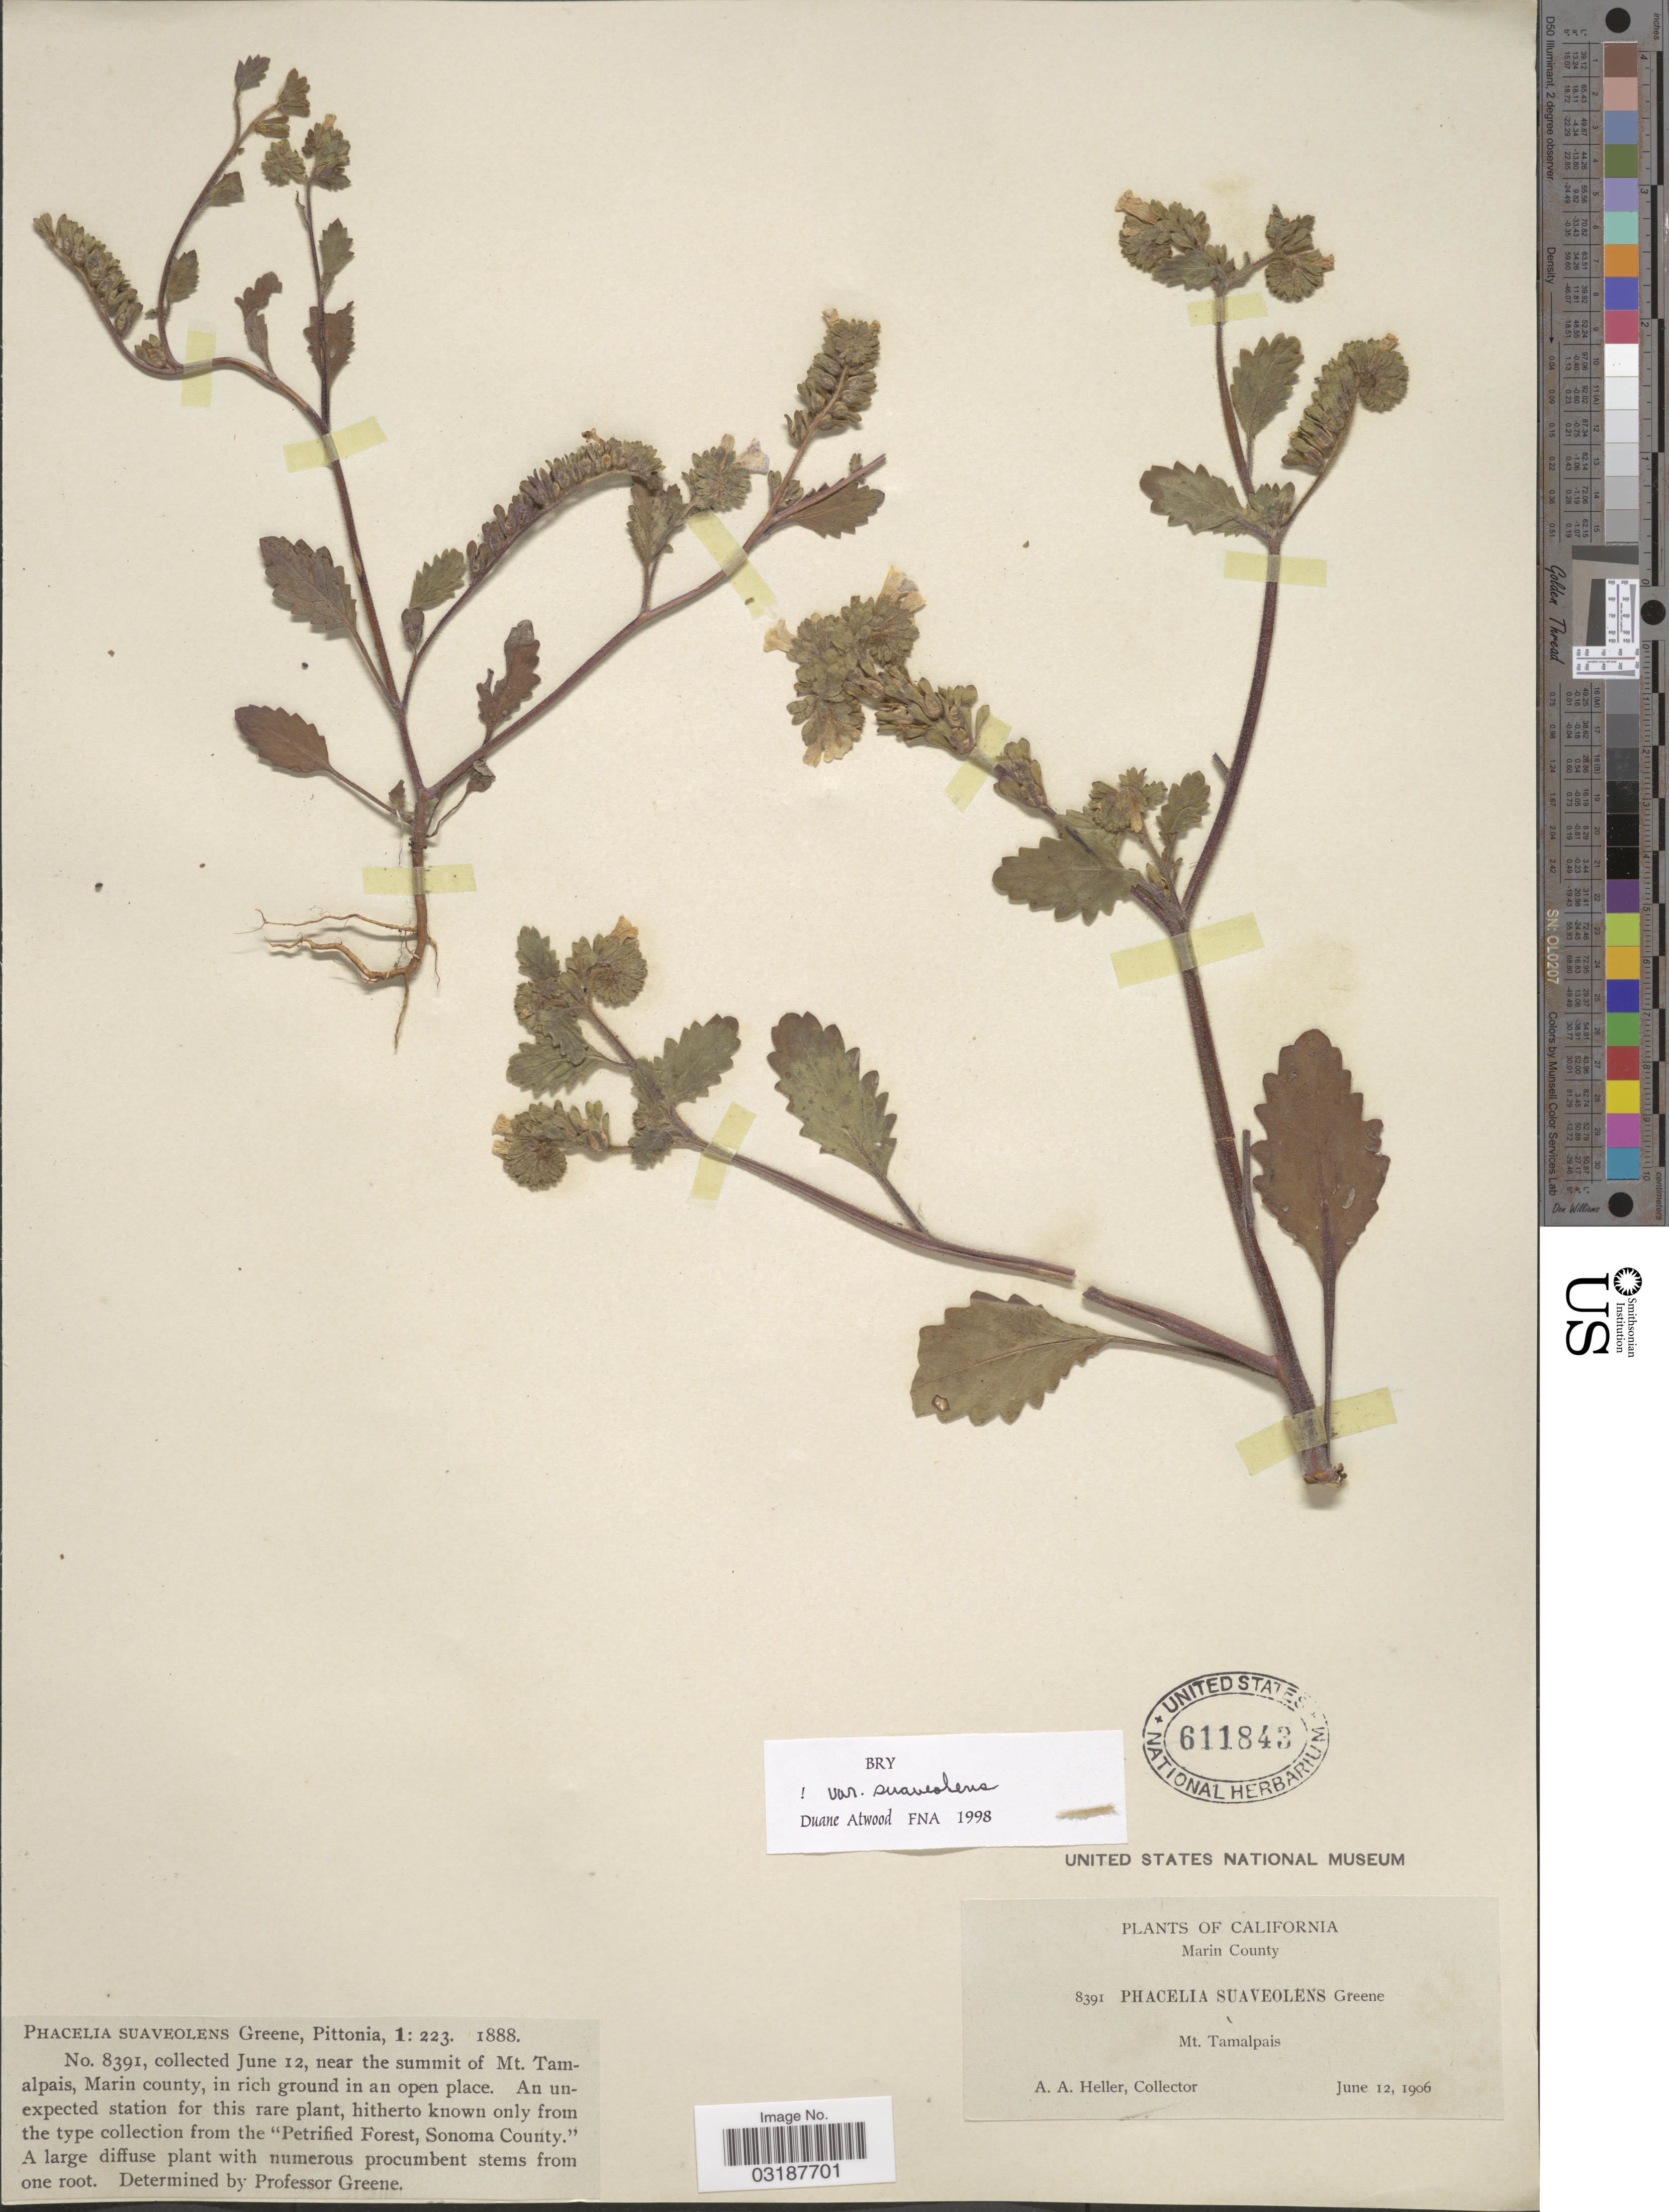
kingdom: Plantae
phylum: Tracheophyta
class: Magnoliopsida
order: Boraginales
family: Hydrophyllaceae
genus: Phacelia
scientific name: Phacelia suaveolens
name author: S.W. Greene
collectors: A. A. Heller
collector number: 8391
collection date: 1906-06-12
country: United States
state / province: California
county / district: Marin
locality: Marin County, Mt. Tamalpais, near the summit of Mt. Tamalpais.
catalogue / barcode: US 611843